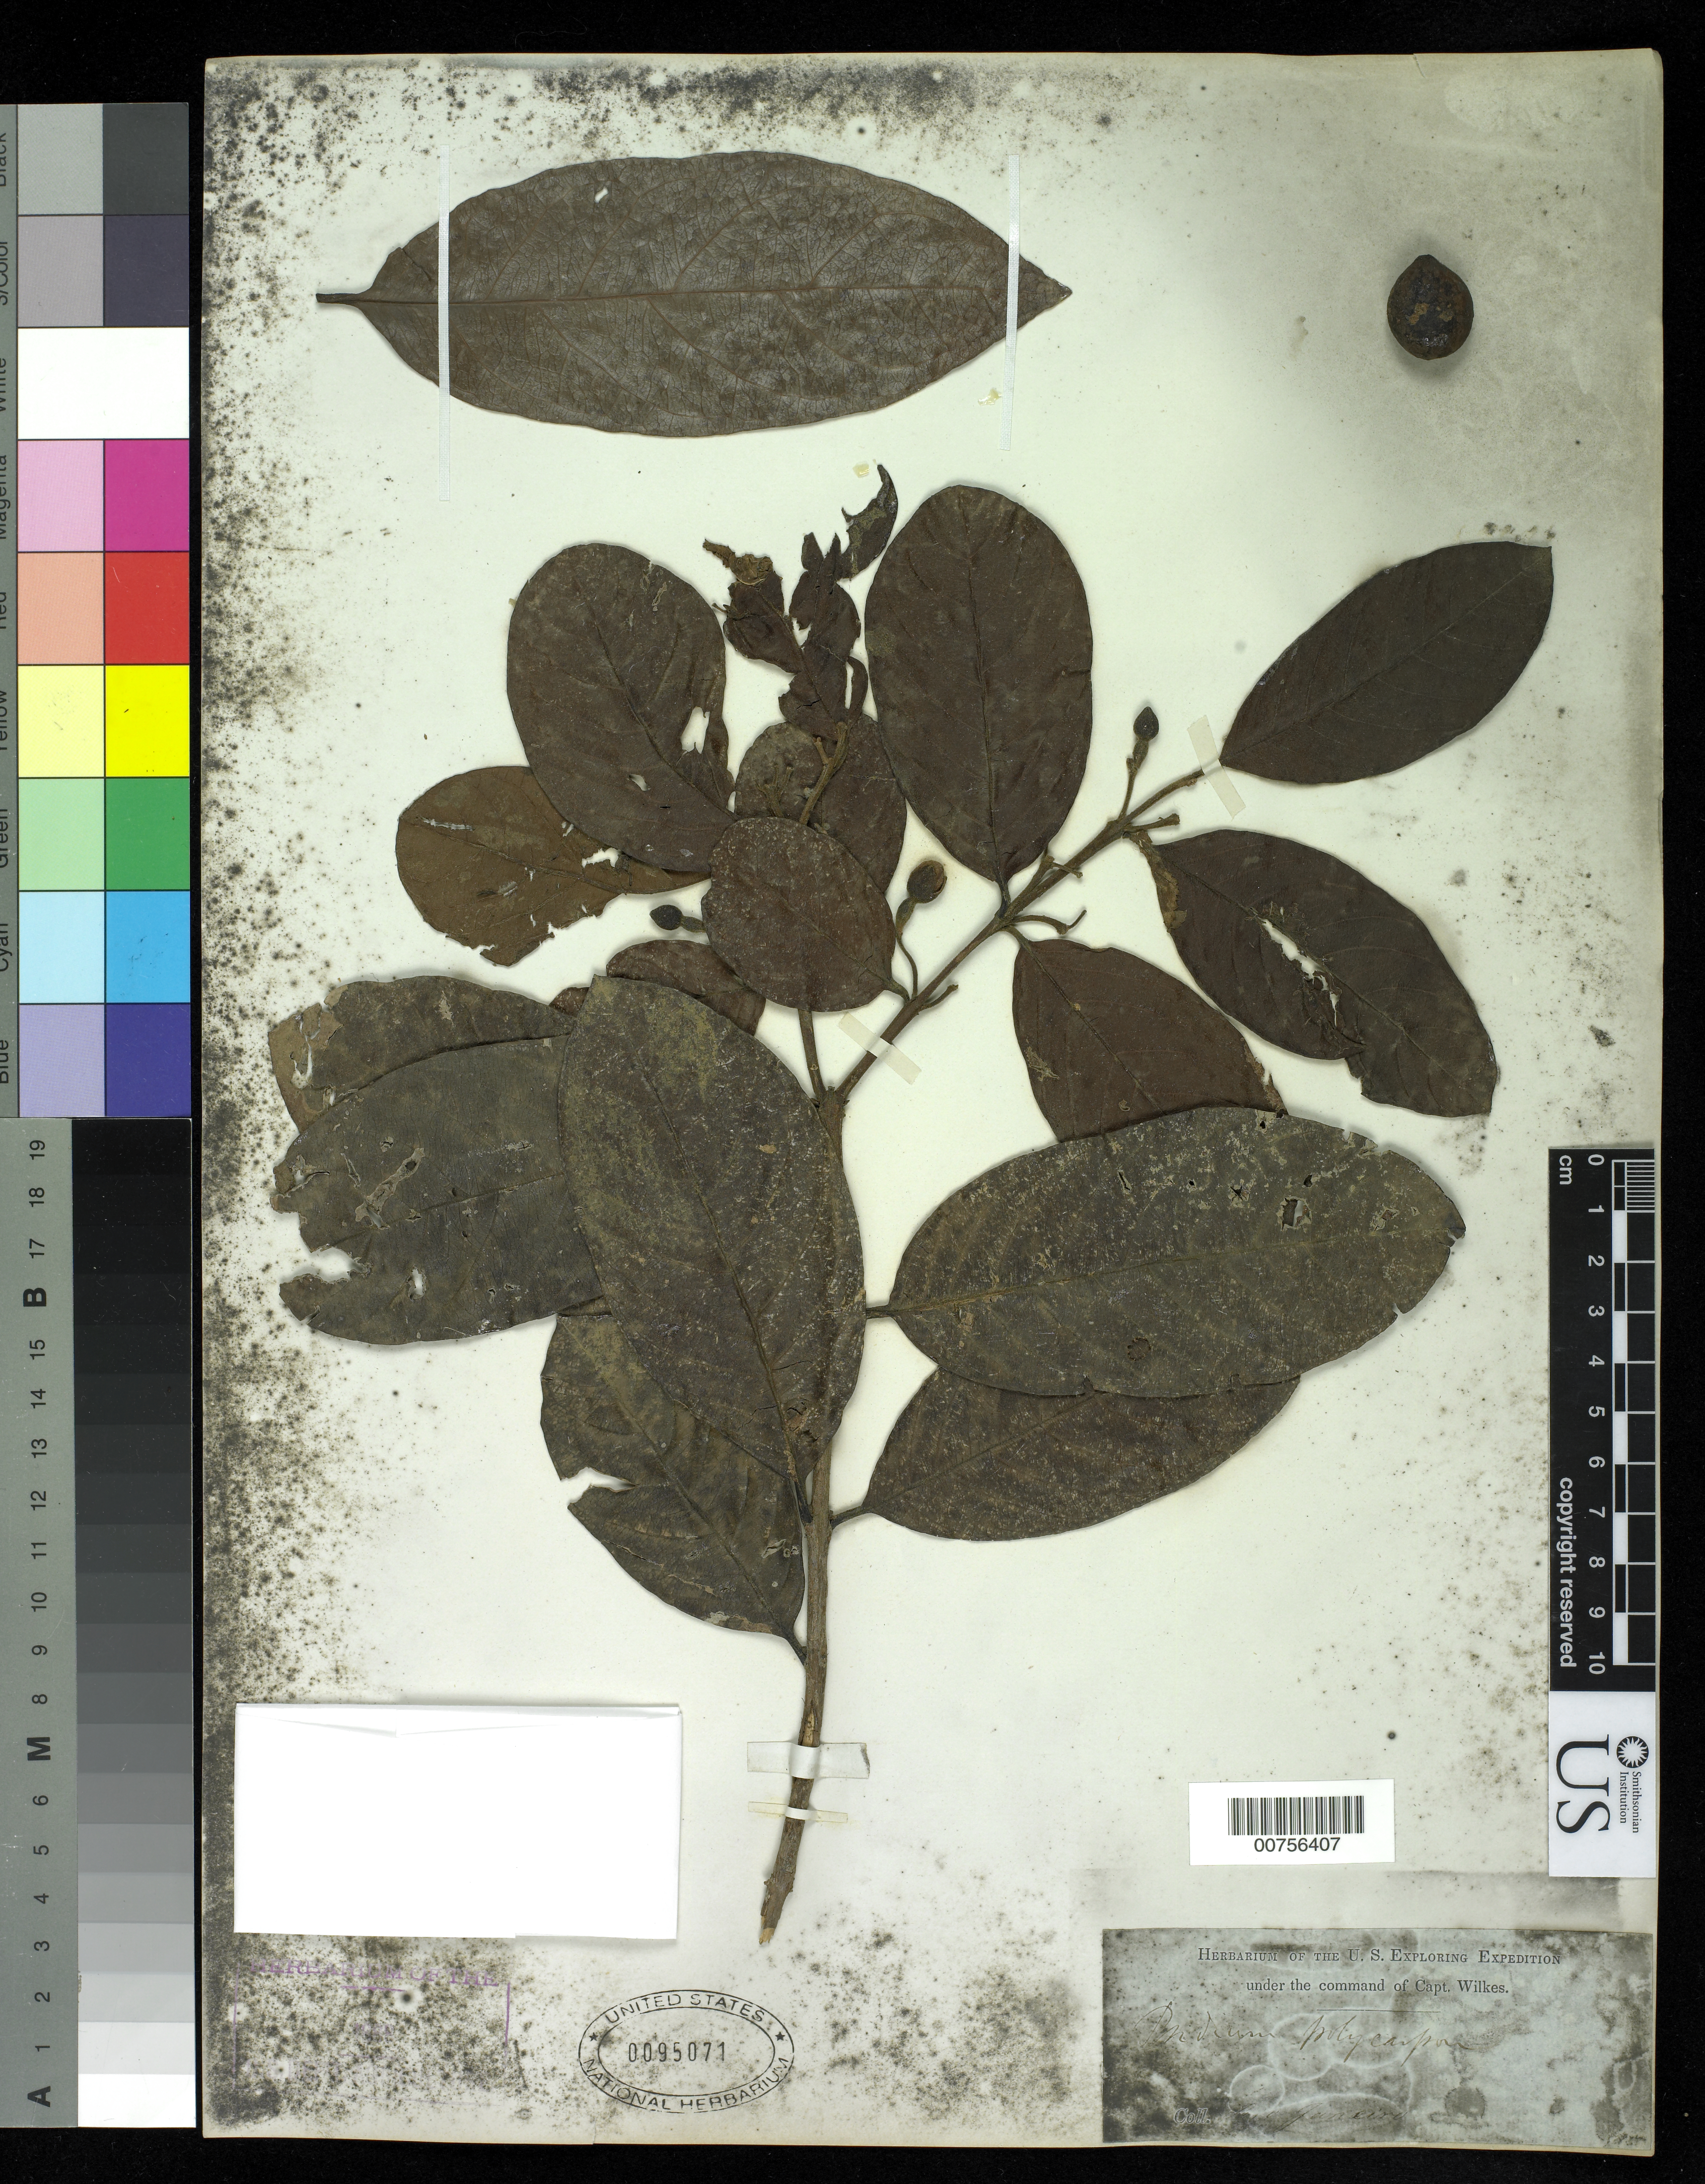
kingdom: Plantae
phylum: Tracheophyta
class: Magnoliopsida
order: Myrtales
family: Myrtaceae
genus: Psidium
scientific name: Psidium polycarpon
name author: Lamb.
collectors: Wilkes Explor. Exped.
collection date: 1838/1842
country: Brazil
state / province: Rio de Janeiro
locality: Rio Janeiro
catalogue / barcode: US 95071